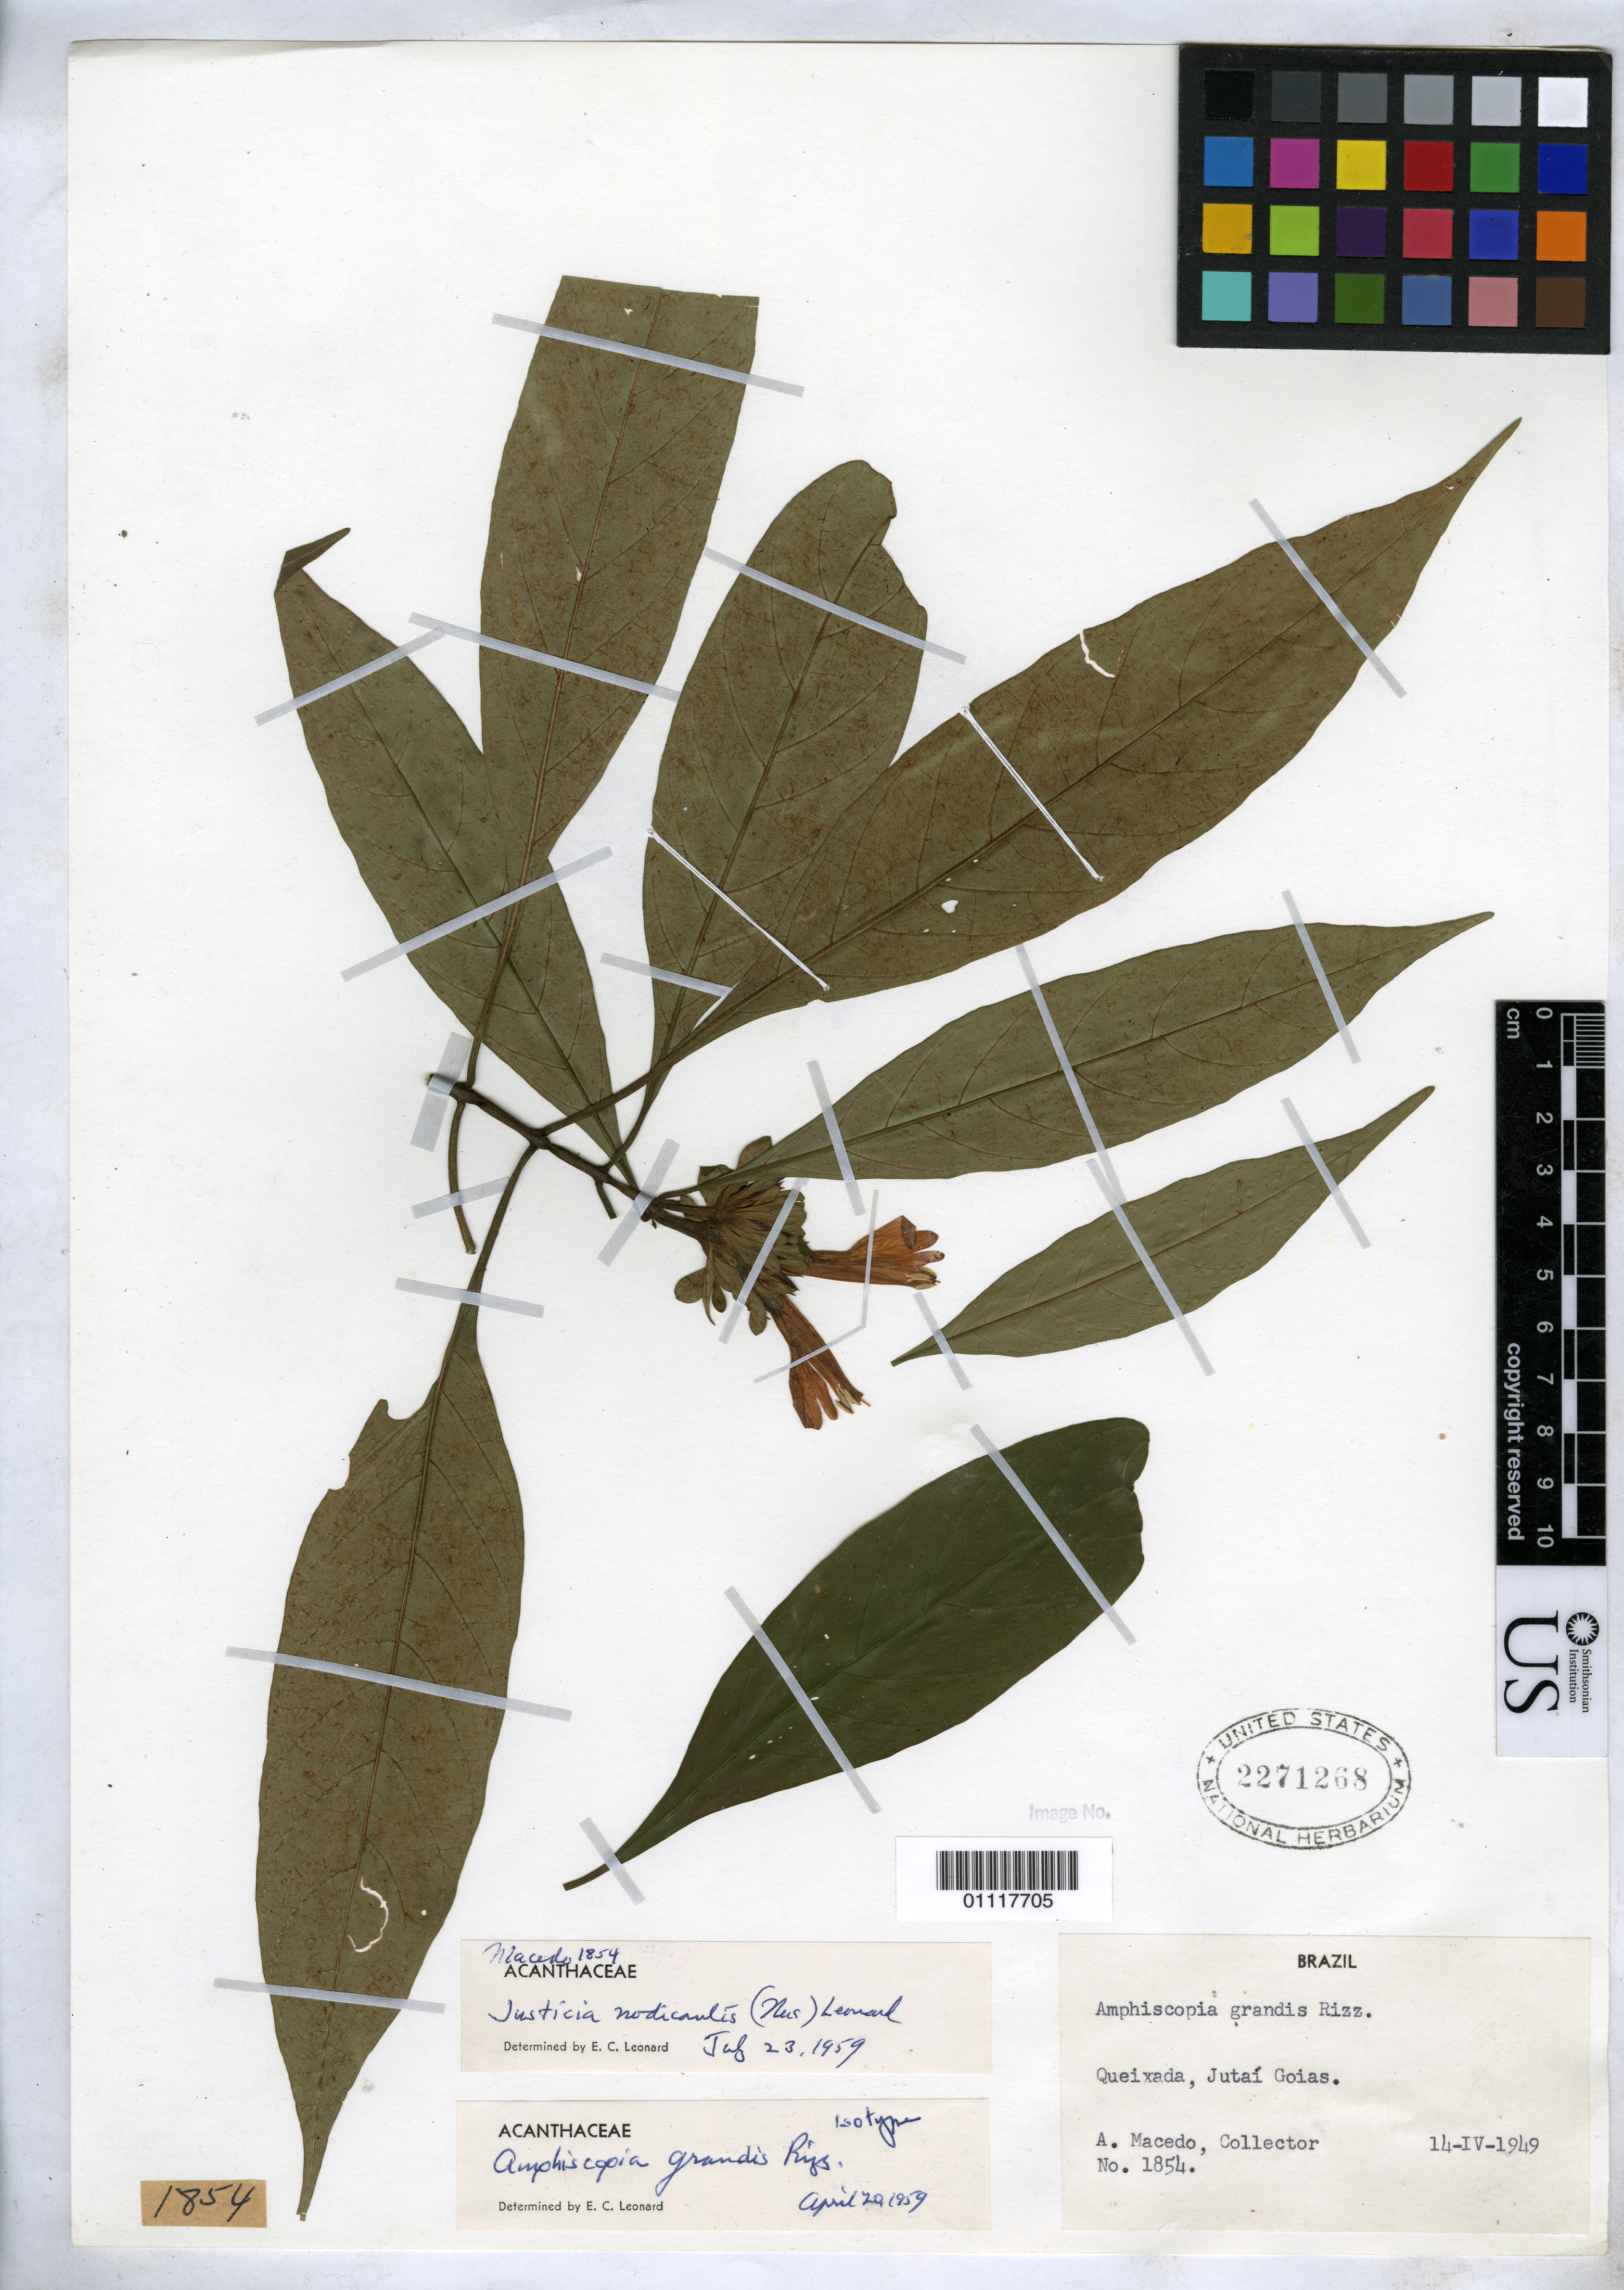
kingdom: Plantae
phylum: Tracheophyta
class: Magnoliopsida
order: Lamiales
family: Acanthaceae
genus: Amphiscopia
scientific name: Amphiscopia grandis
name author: Rizzini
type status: Isotype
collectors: A. Macedo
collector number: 1854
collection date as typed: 14 Apr 1949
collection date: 1949-04-14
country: Brazil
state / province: Goiás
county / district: Jataí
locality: Queixada.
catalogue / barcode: US 2271268